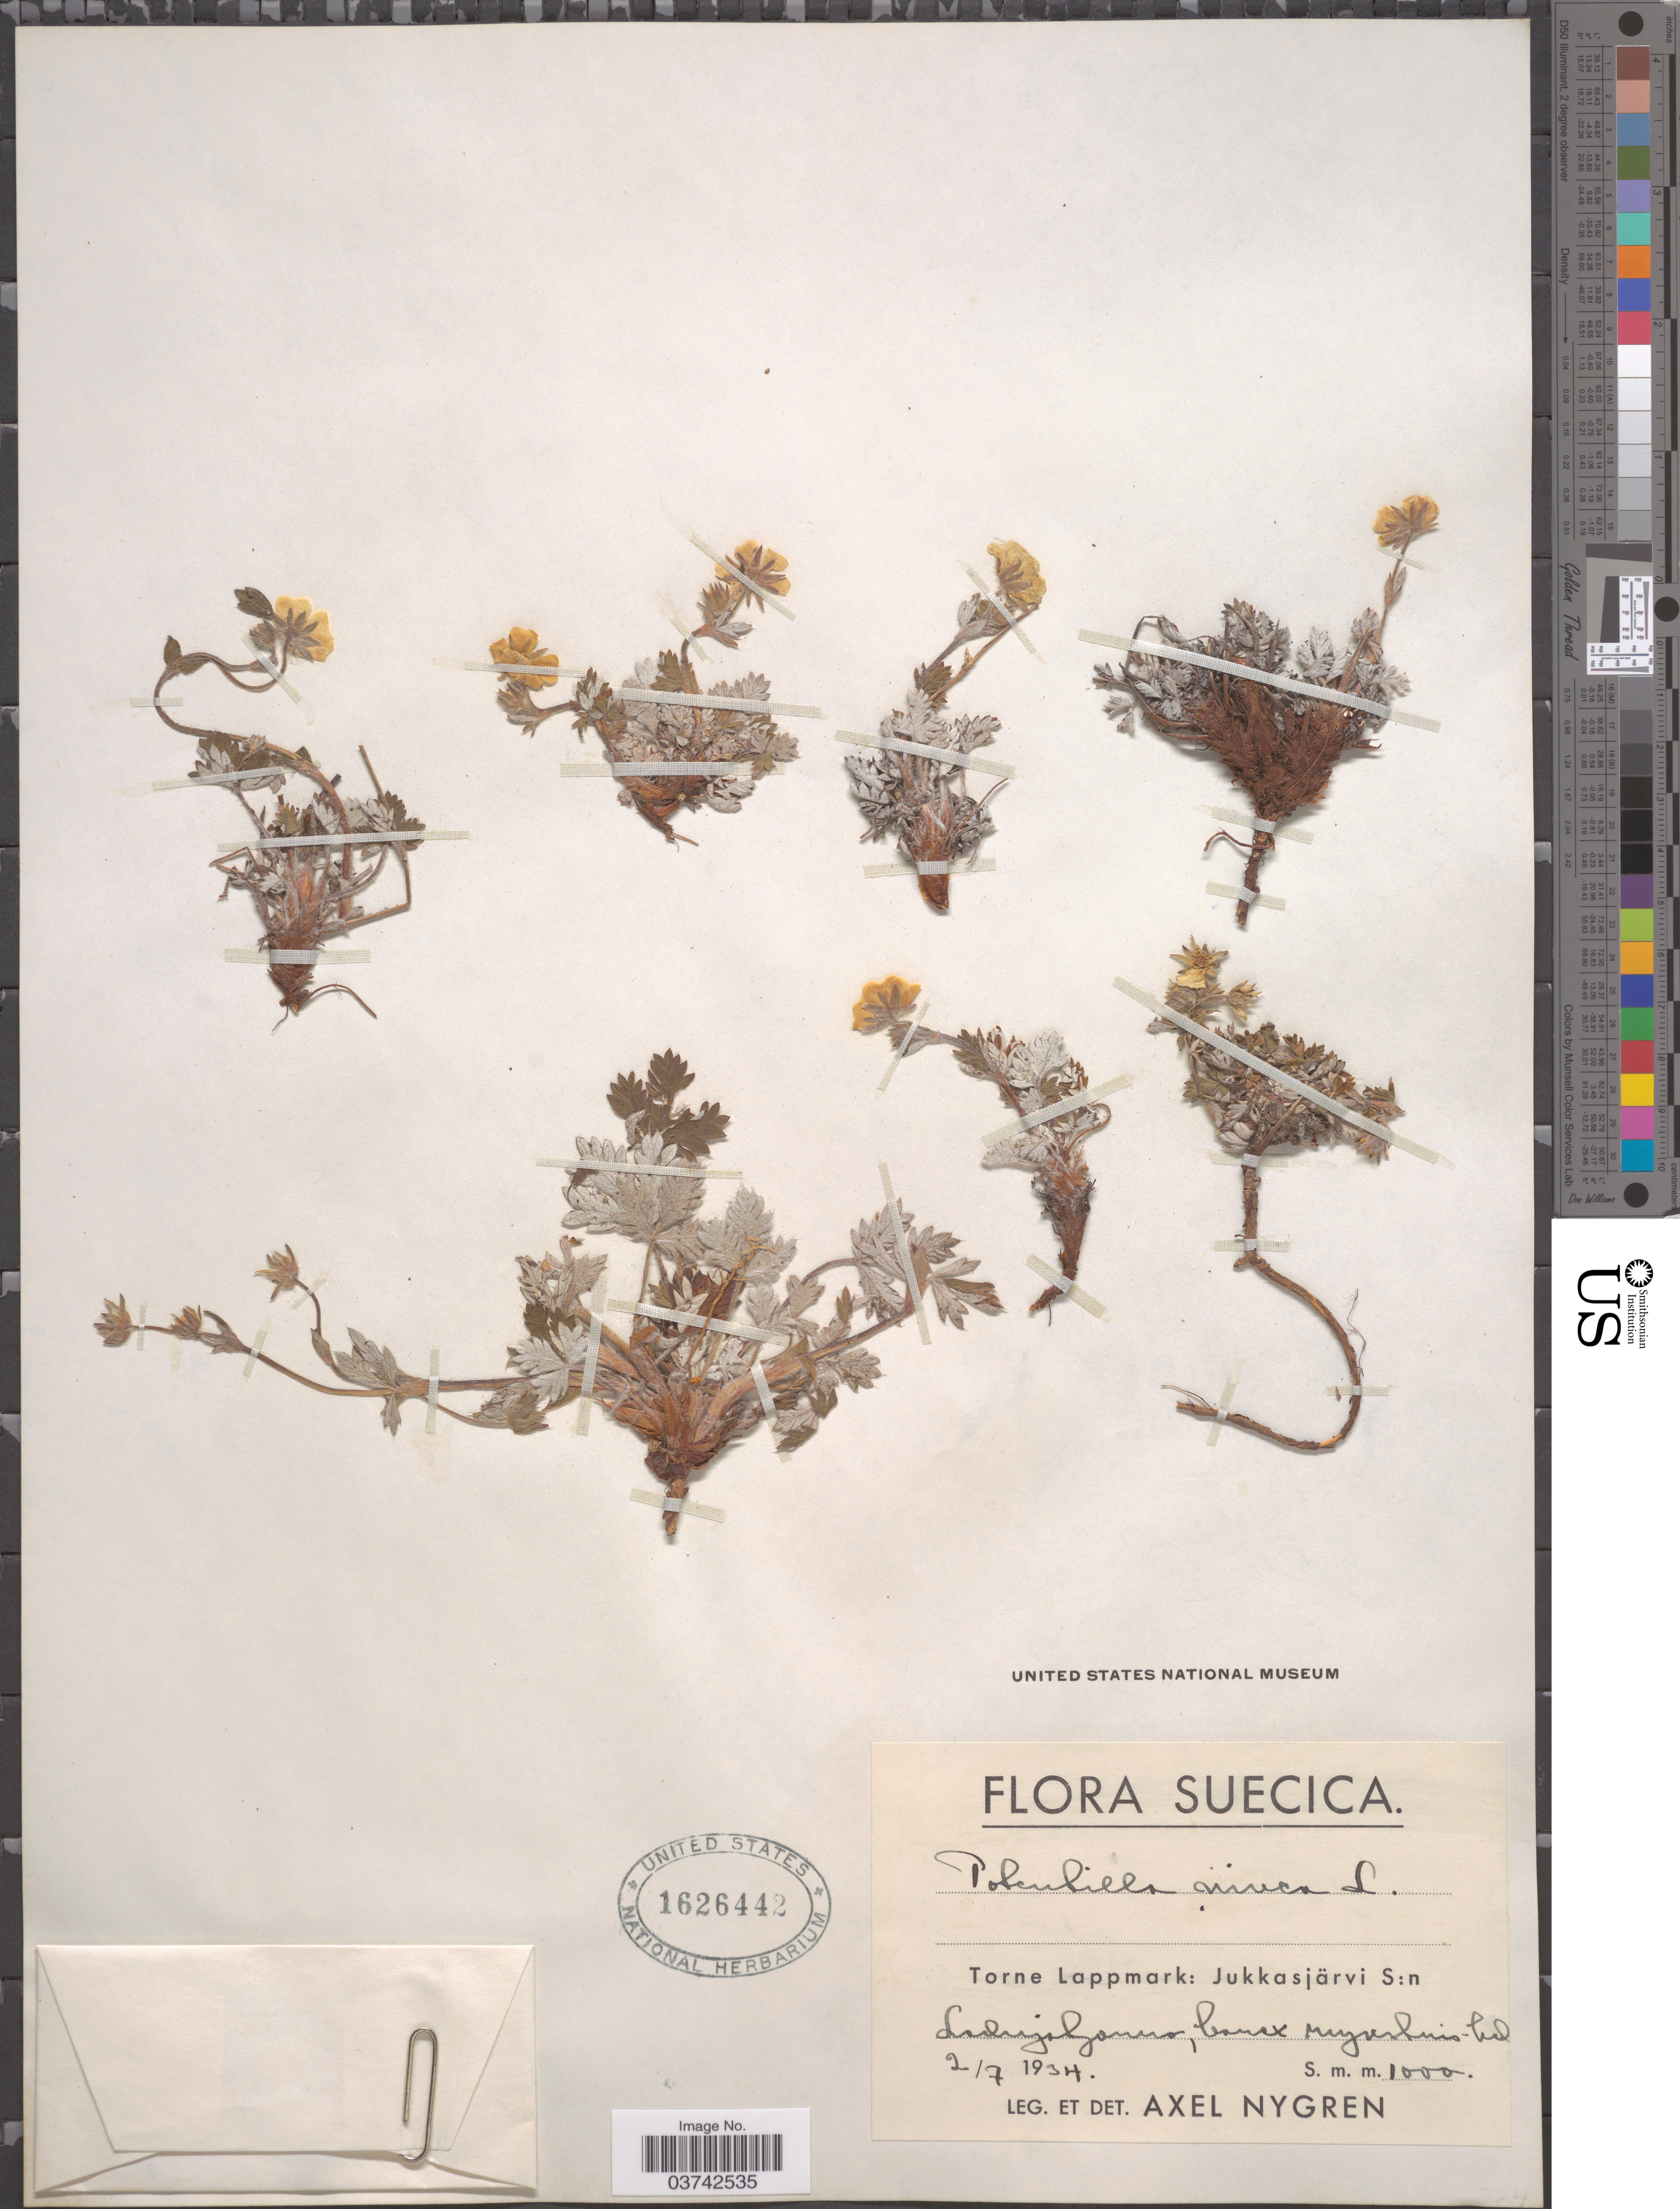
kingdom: Plantae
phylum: Tracheophyta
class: Magnoliopsida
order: Rosales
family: Rosaceae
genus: Potentilla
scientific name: Potentilla nivea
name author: L.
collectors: A. Nygren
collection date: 1934-07-02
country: Sweden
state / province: Norrbotten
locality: Suecica. Torne Lappmark: Jukkasjärvi S:n. [illegible text].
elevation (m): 1000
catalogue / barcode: US 1626442